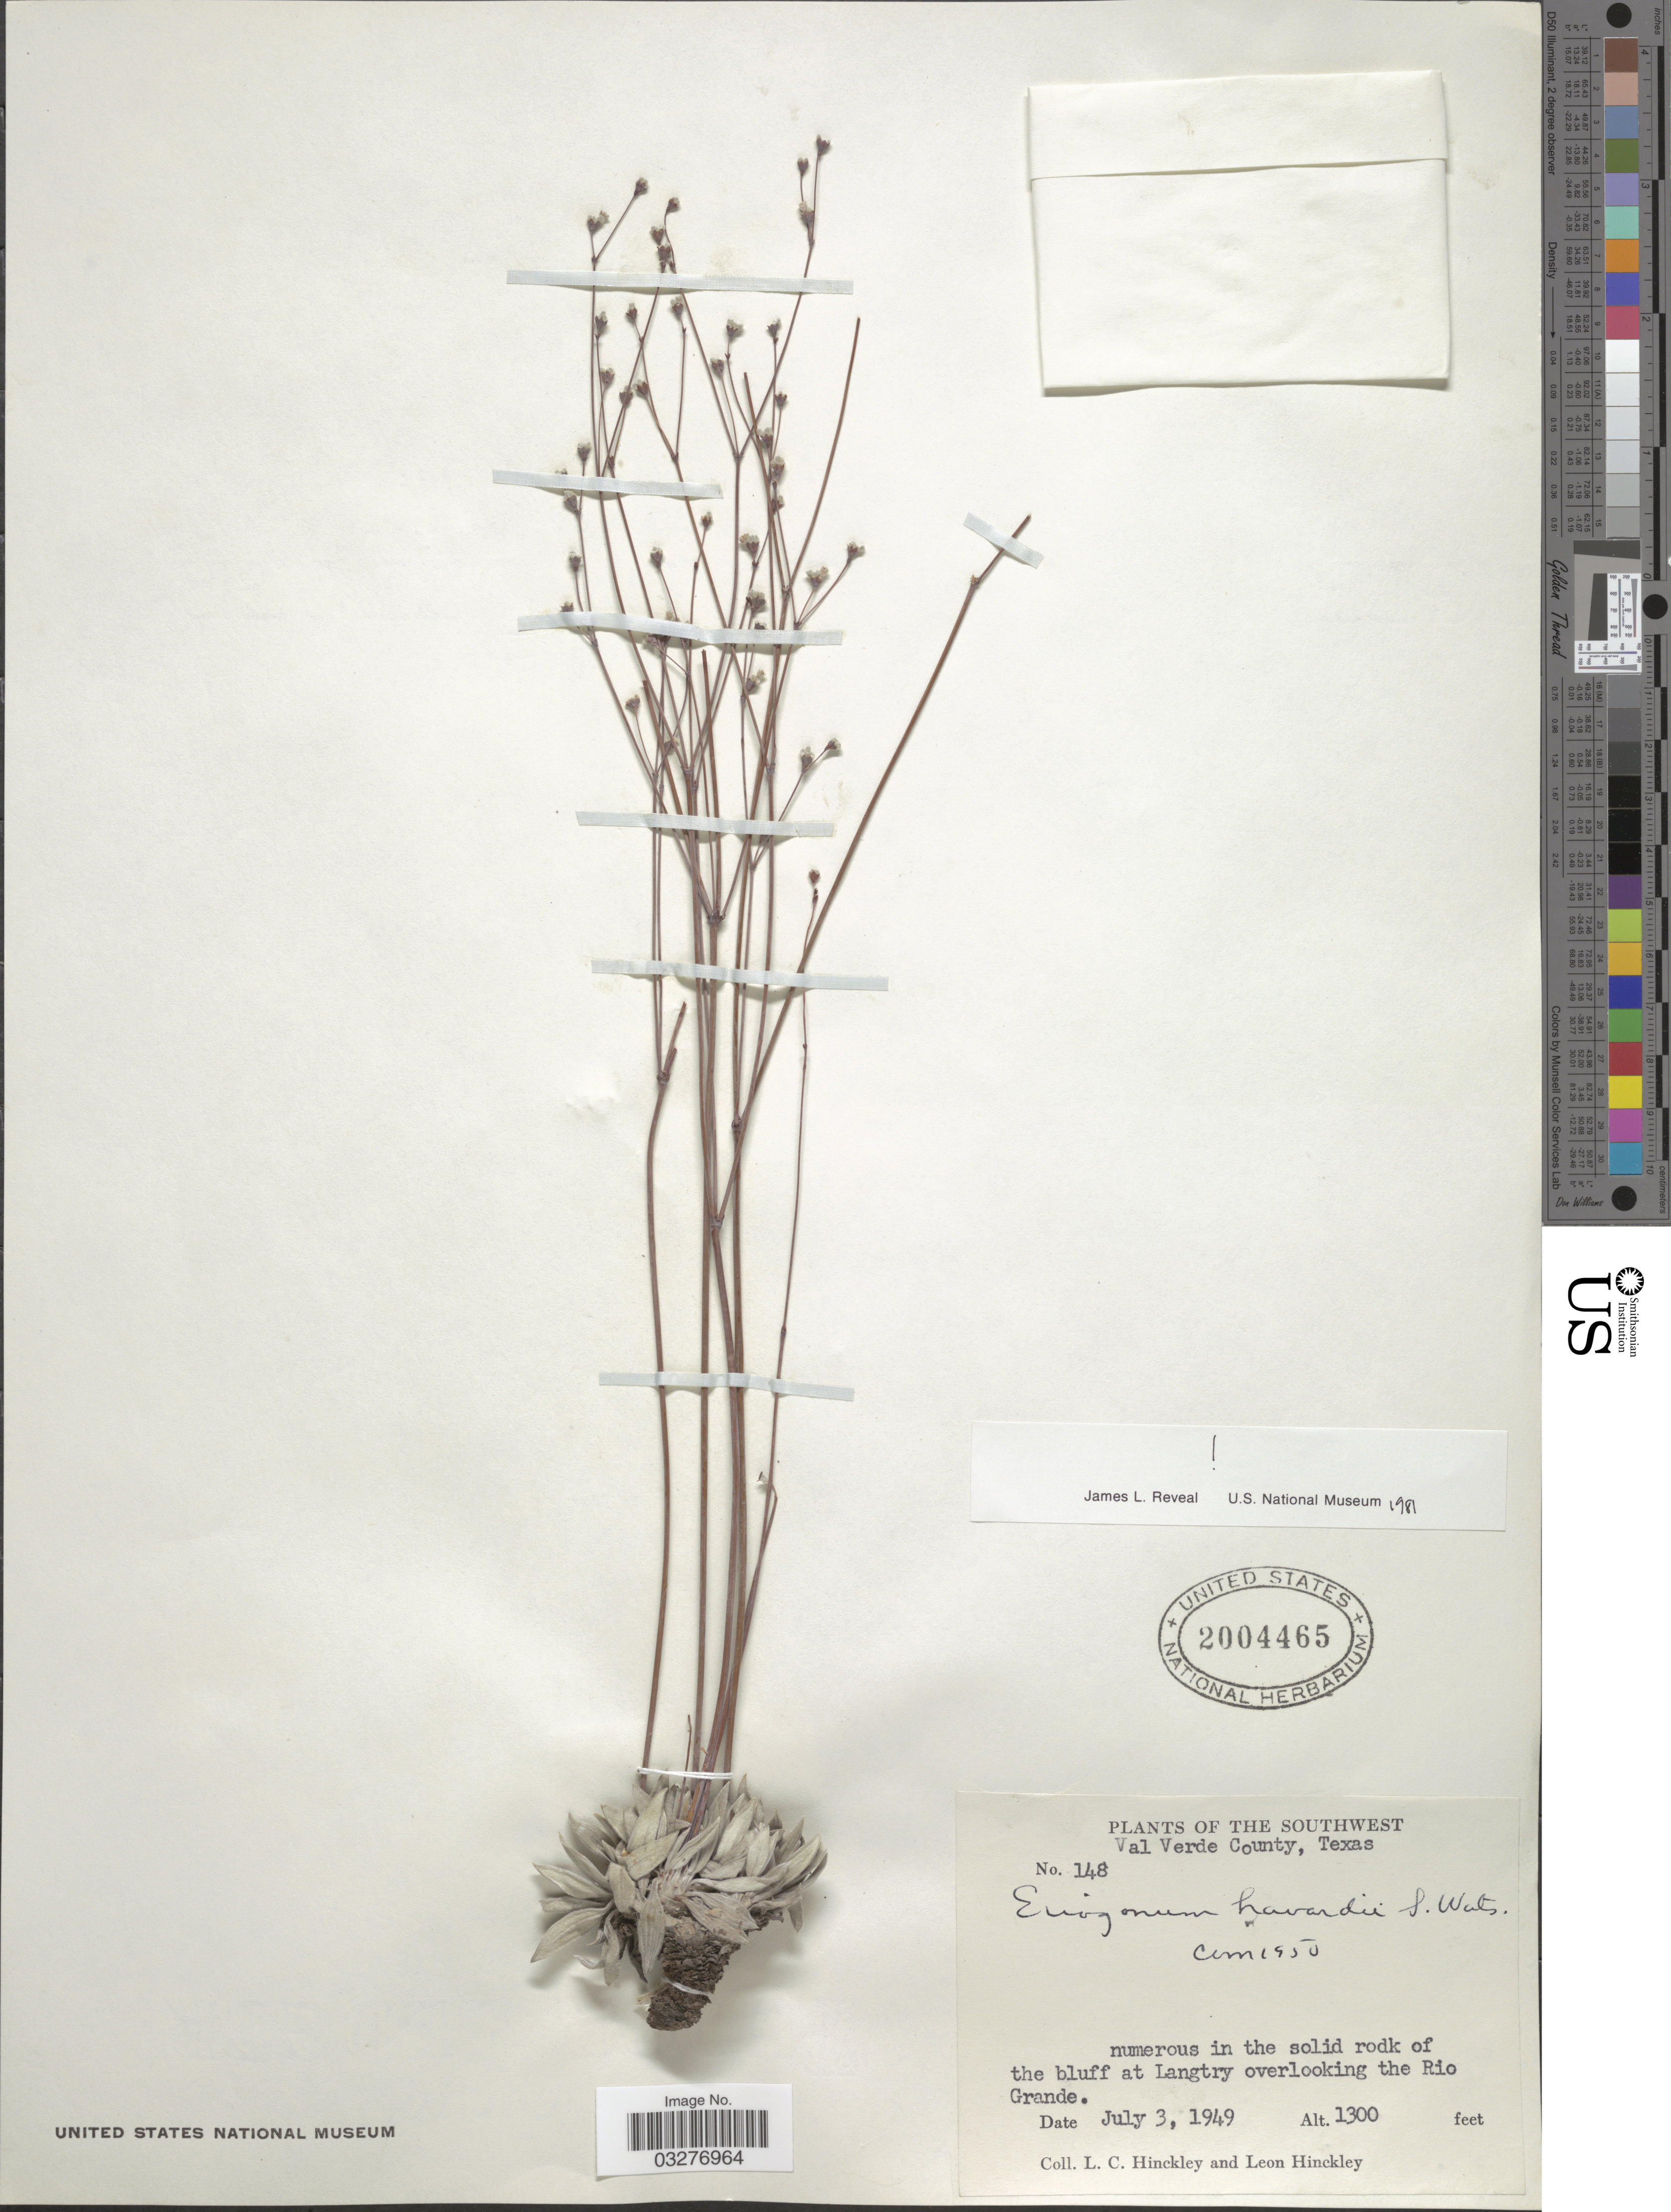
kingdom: Plantae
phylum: Tracheophyta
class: Magnoliopsida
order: Caryophyllales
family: Polygonaceae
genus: Eriogonum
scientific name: Eriogonum havardii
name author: S. Watson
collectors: L. Hinckley & L. Hinckley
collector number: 148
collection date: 1949-07-03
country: United States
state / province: Texas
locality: Val Verde County. Numerous in the solid rodk of the bluff at Langtry overlooking the Rio Grande.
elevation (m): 396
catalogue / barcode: US 2004465